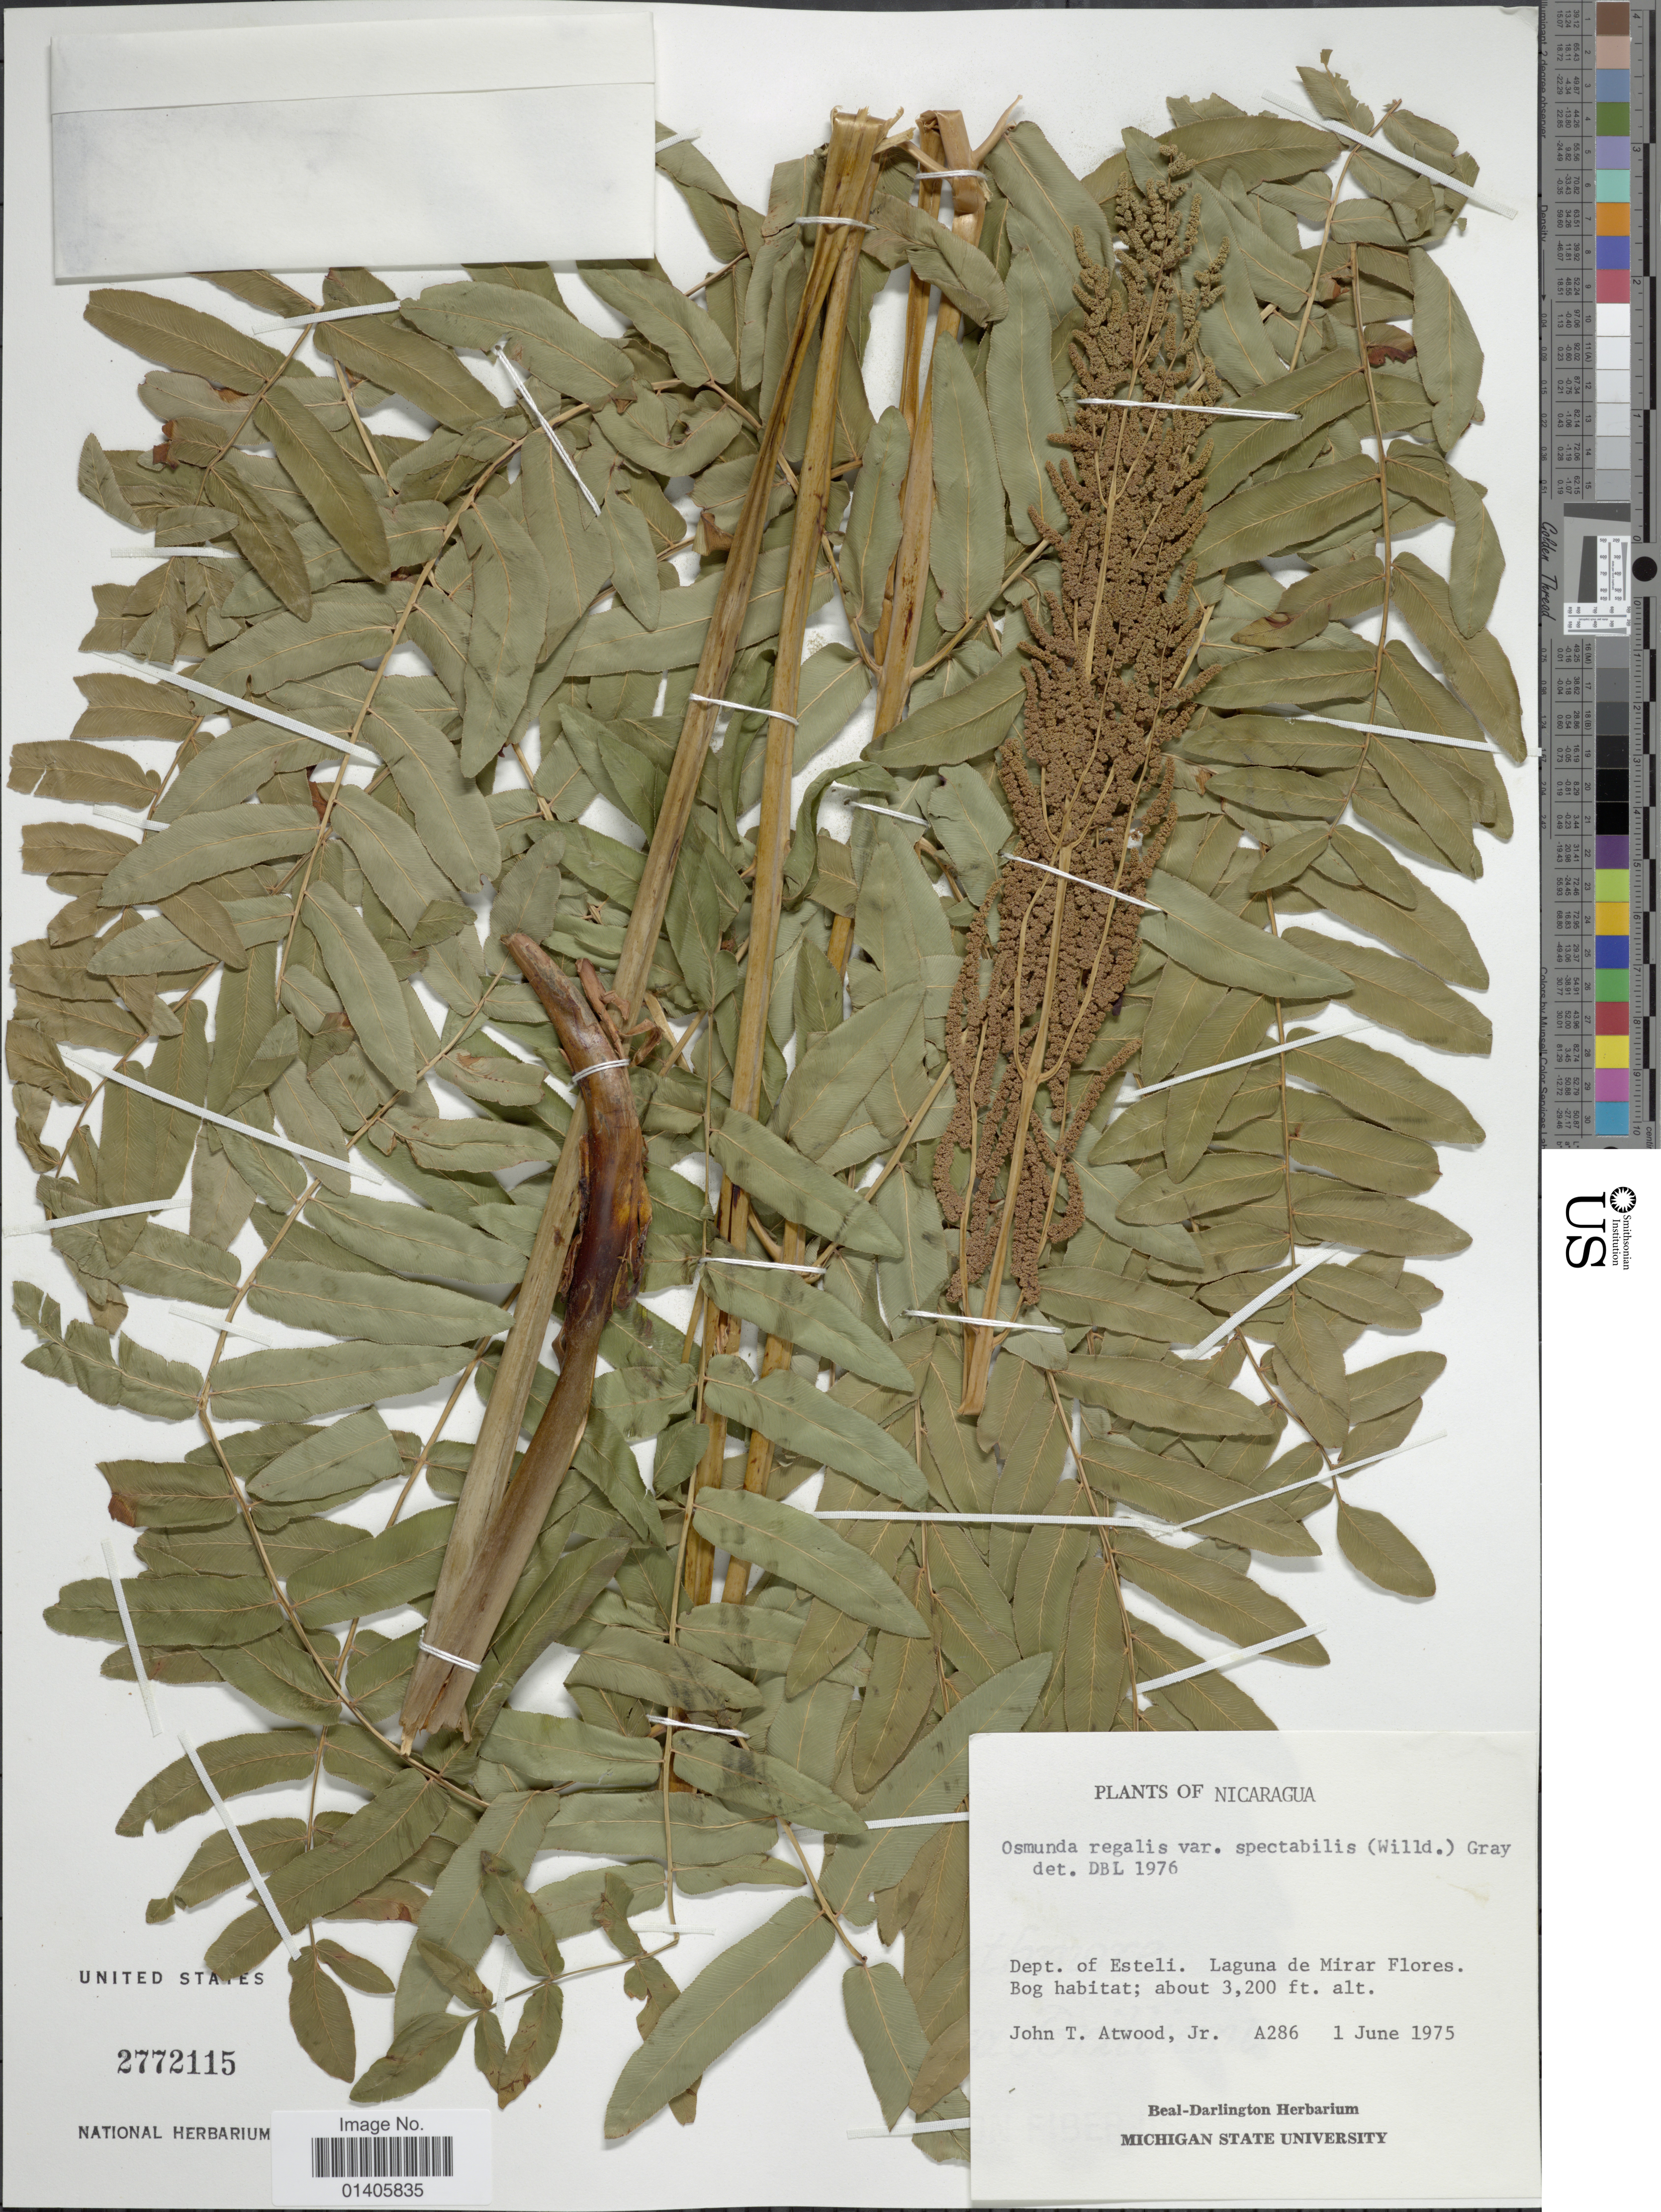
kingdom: Plantae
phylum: Tracheophyta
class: Polypodiopsida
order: Osmundales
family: Osmundaceae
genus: Osmunda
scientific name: Osmunda regalis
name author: L.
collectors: J. T. Atwood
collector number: A286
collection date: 1975-06-01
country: Nicaragua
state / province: Esteli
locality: Dept of Esteli. laguna de Mirar Flores. Bog habitat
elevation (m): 975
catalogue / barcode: US 2772115